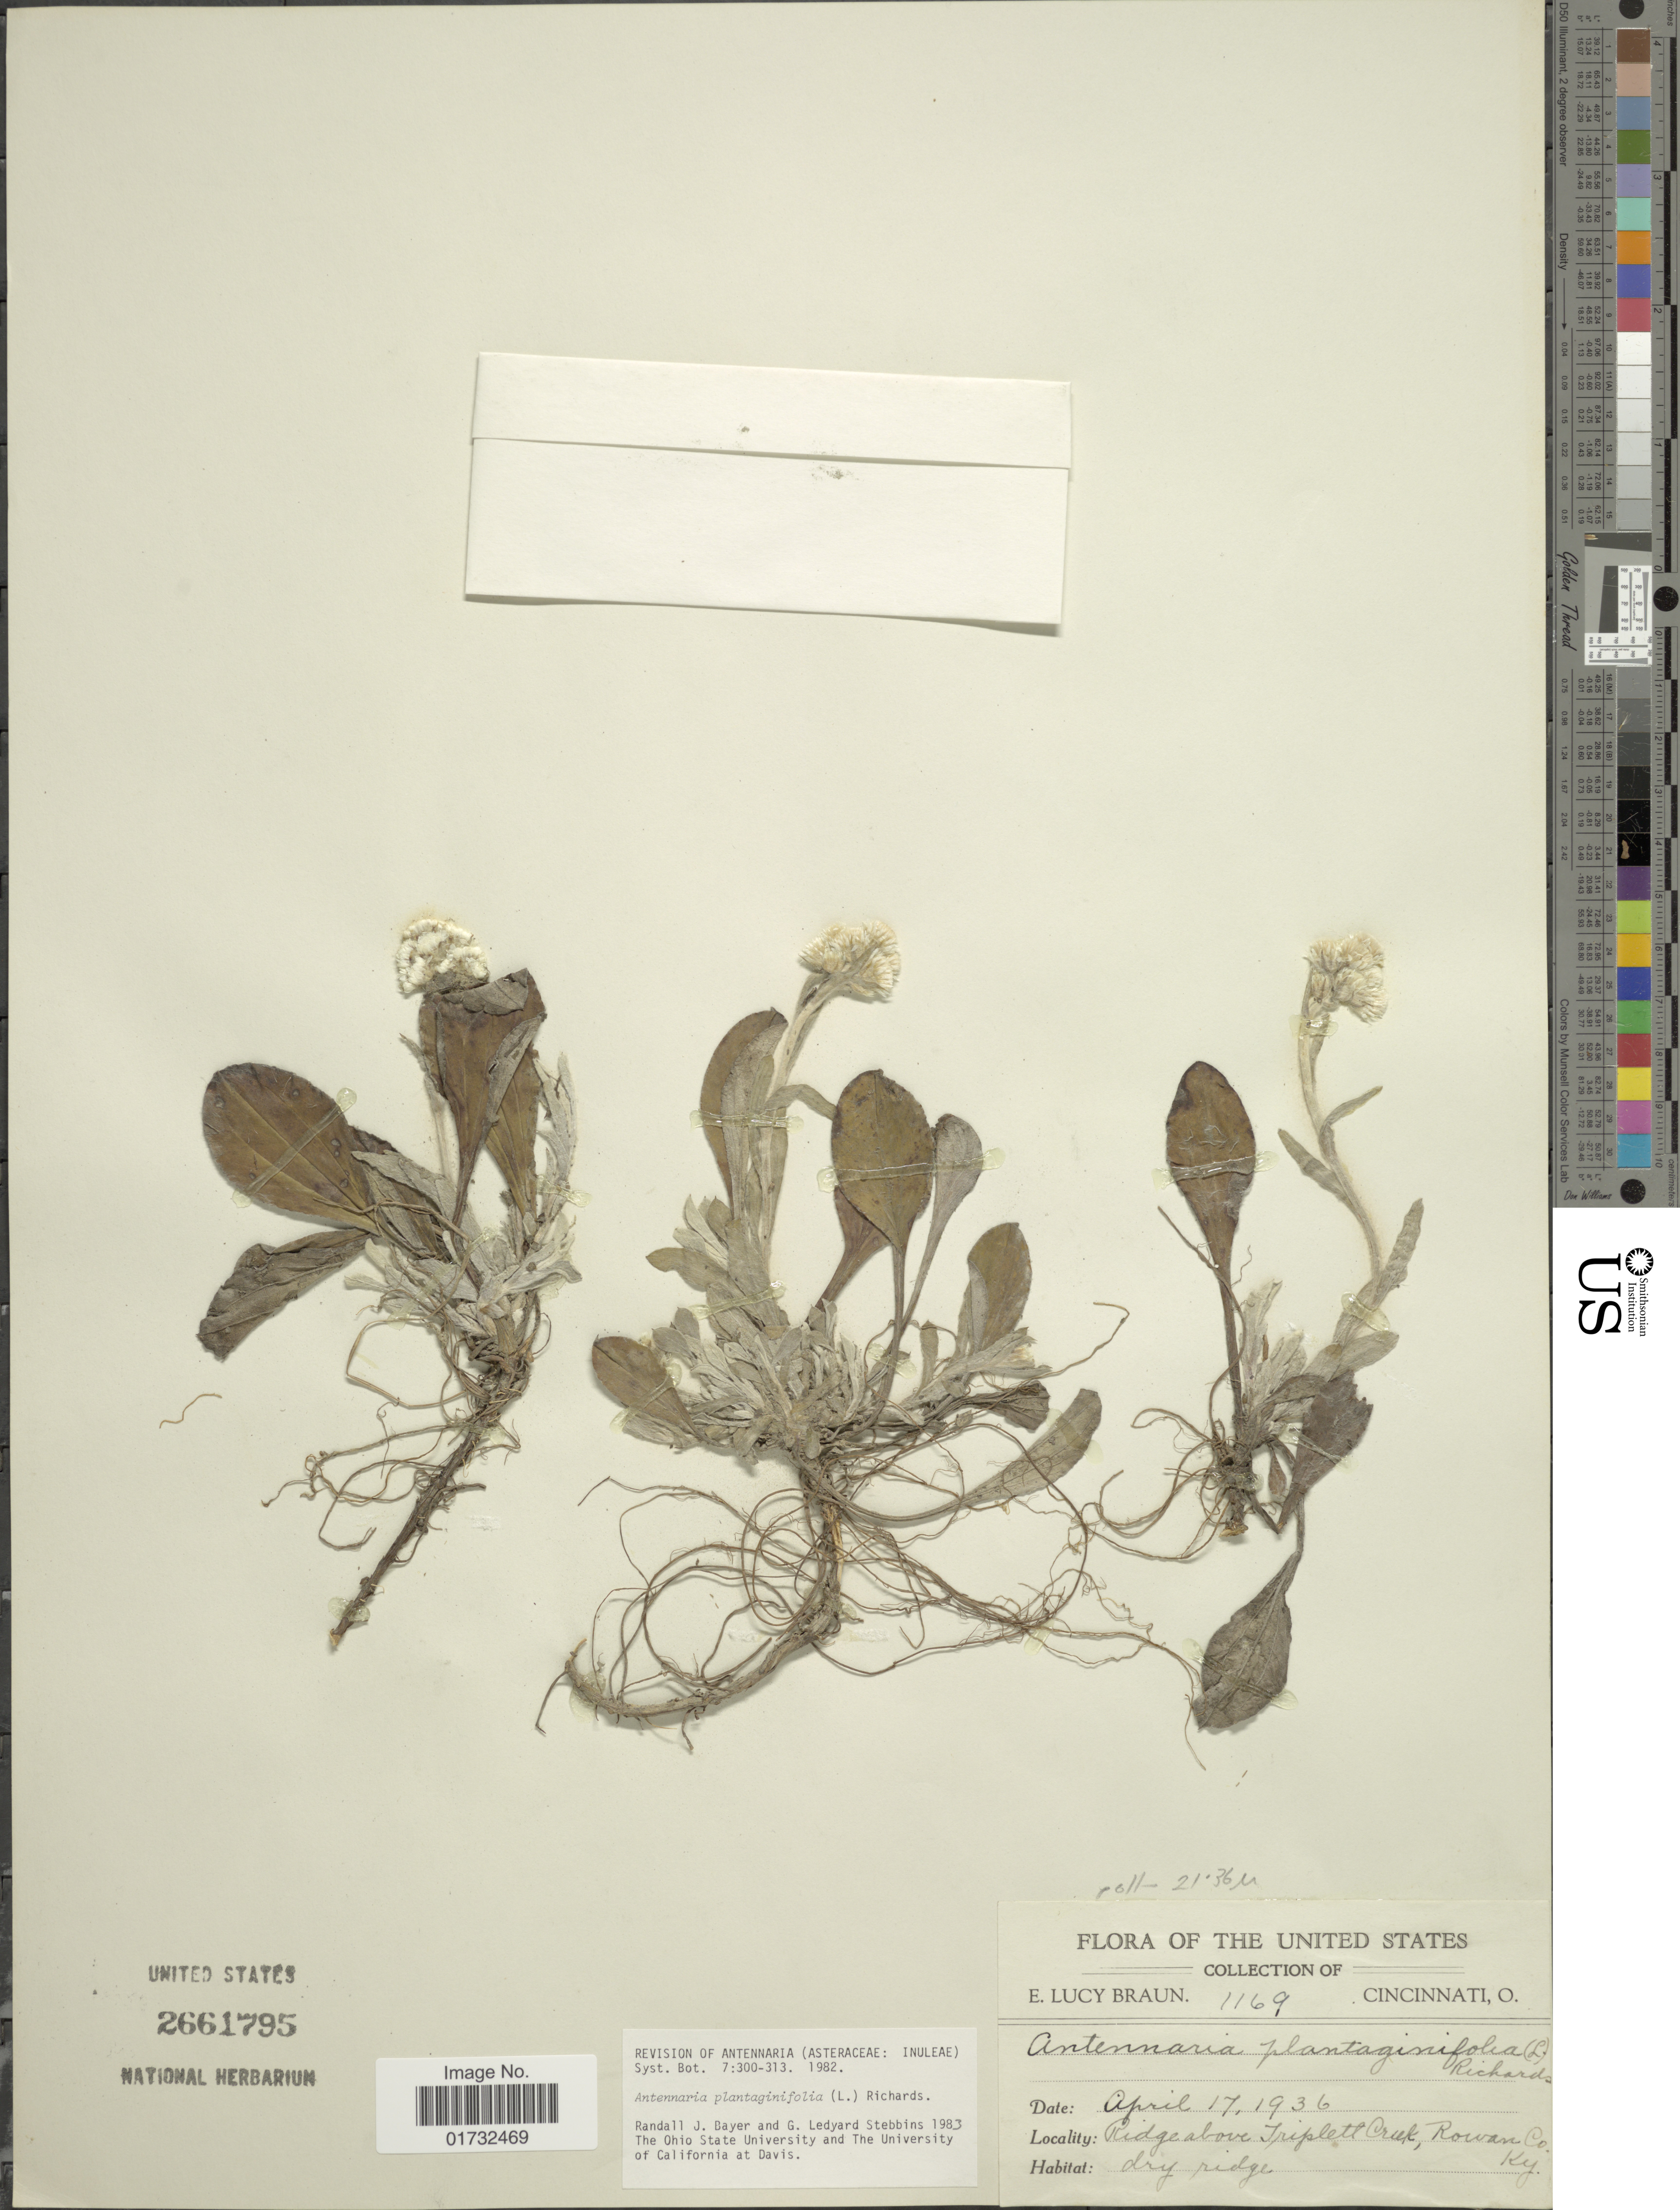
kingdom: Plantae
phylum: Tracheophyta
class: Magnoliopsida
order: Asterales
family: Asteraceae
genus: Antennaria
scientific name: Antennaria plantaginifolia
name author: (L.) Richardson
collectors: E. L. Braun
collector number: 1169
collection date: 1936-04-17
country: United States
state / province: Kentucky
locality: Ridge above Triplett Creek, Rowan Co.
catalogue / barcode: US 2661795